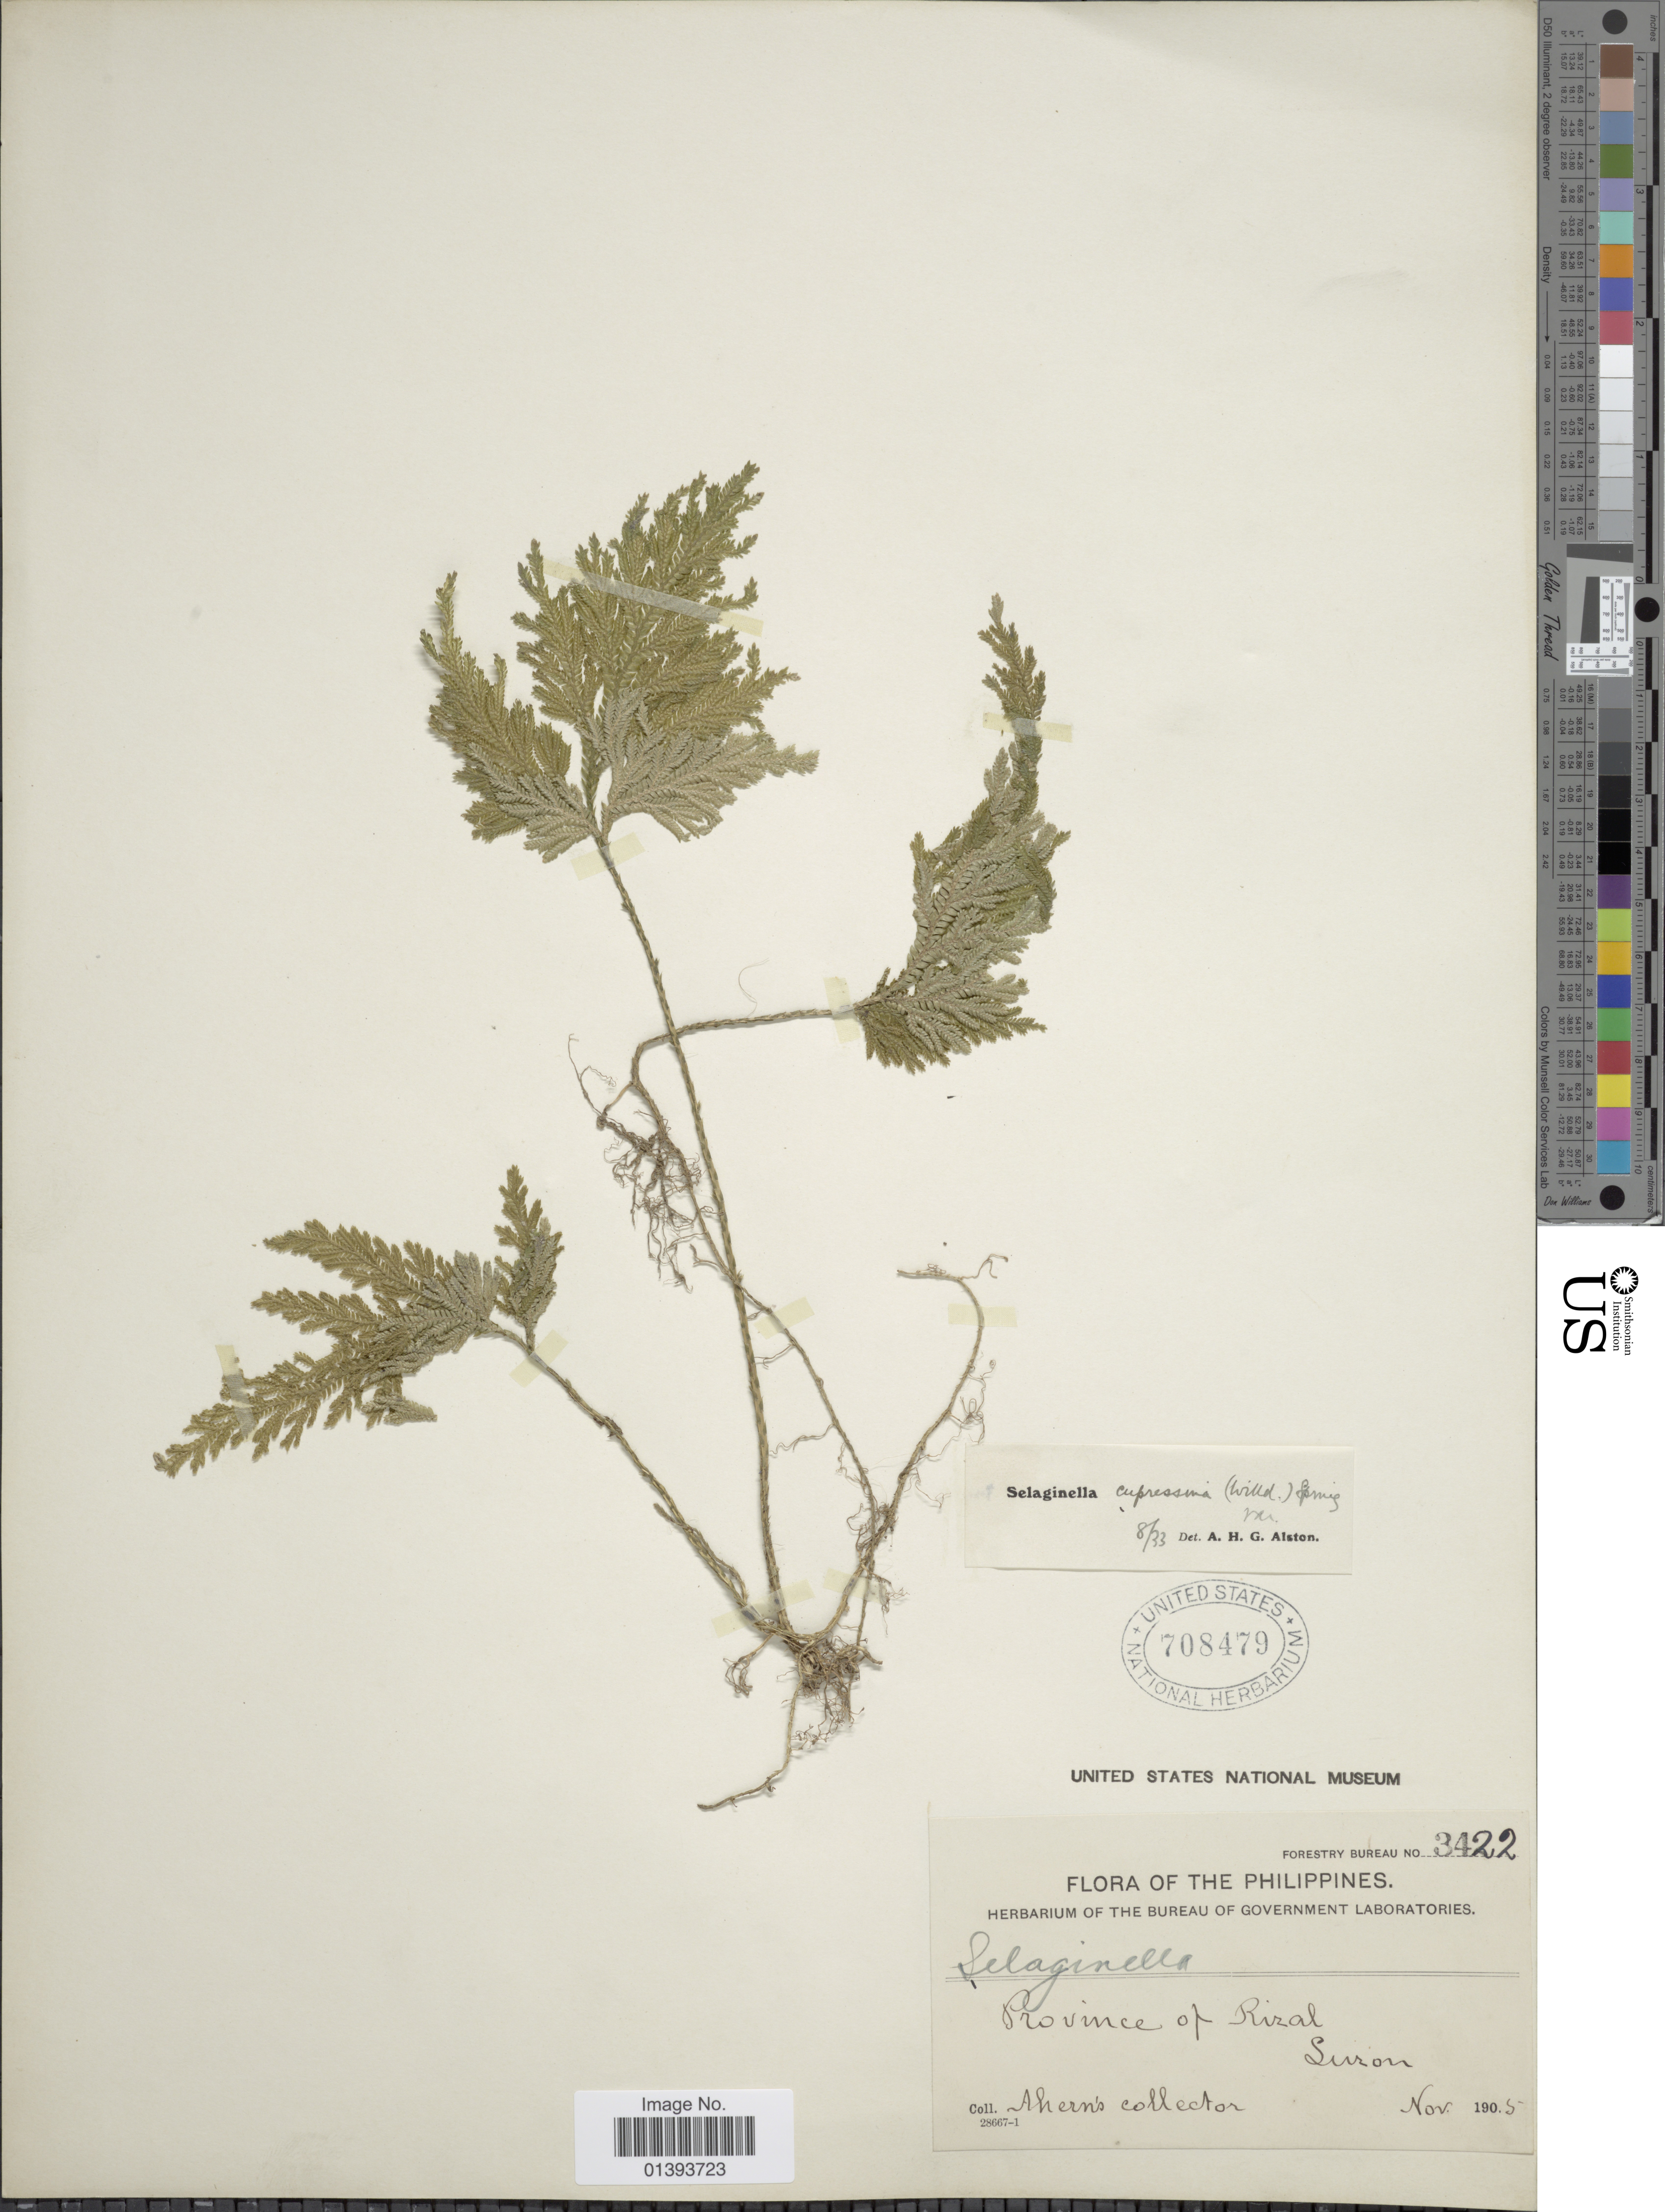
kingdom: Plantae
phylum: Tracheophyta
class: Lycopodiopsida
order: Selaginellales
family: Selaginellaceae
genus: Selaginella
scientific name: Selaginella cupressina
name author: (Willd.) Spring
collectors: Ahern's collector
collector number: Forestry Bureau 3422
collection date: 1905-11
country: Philippines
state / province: Central Luzon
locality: Province of Rizal, Luzon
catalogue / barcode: US 708479